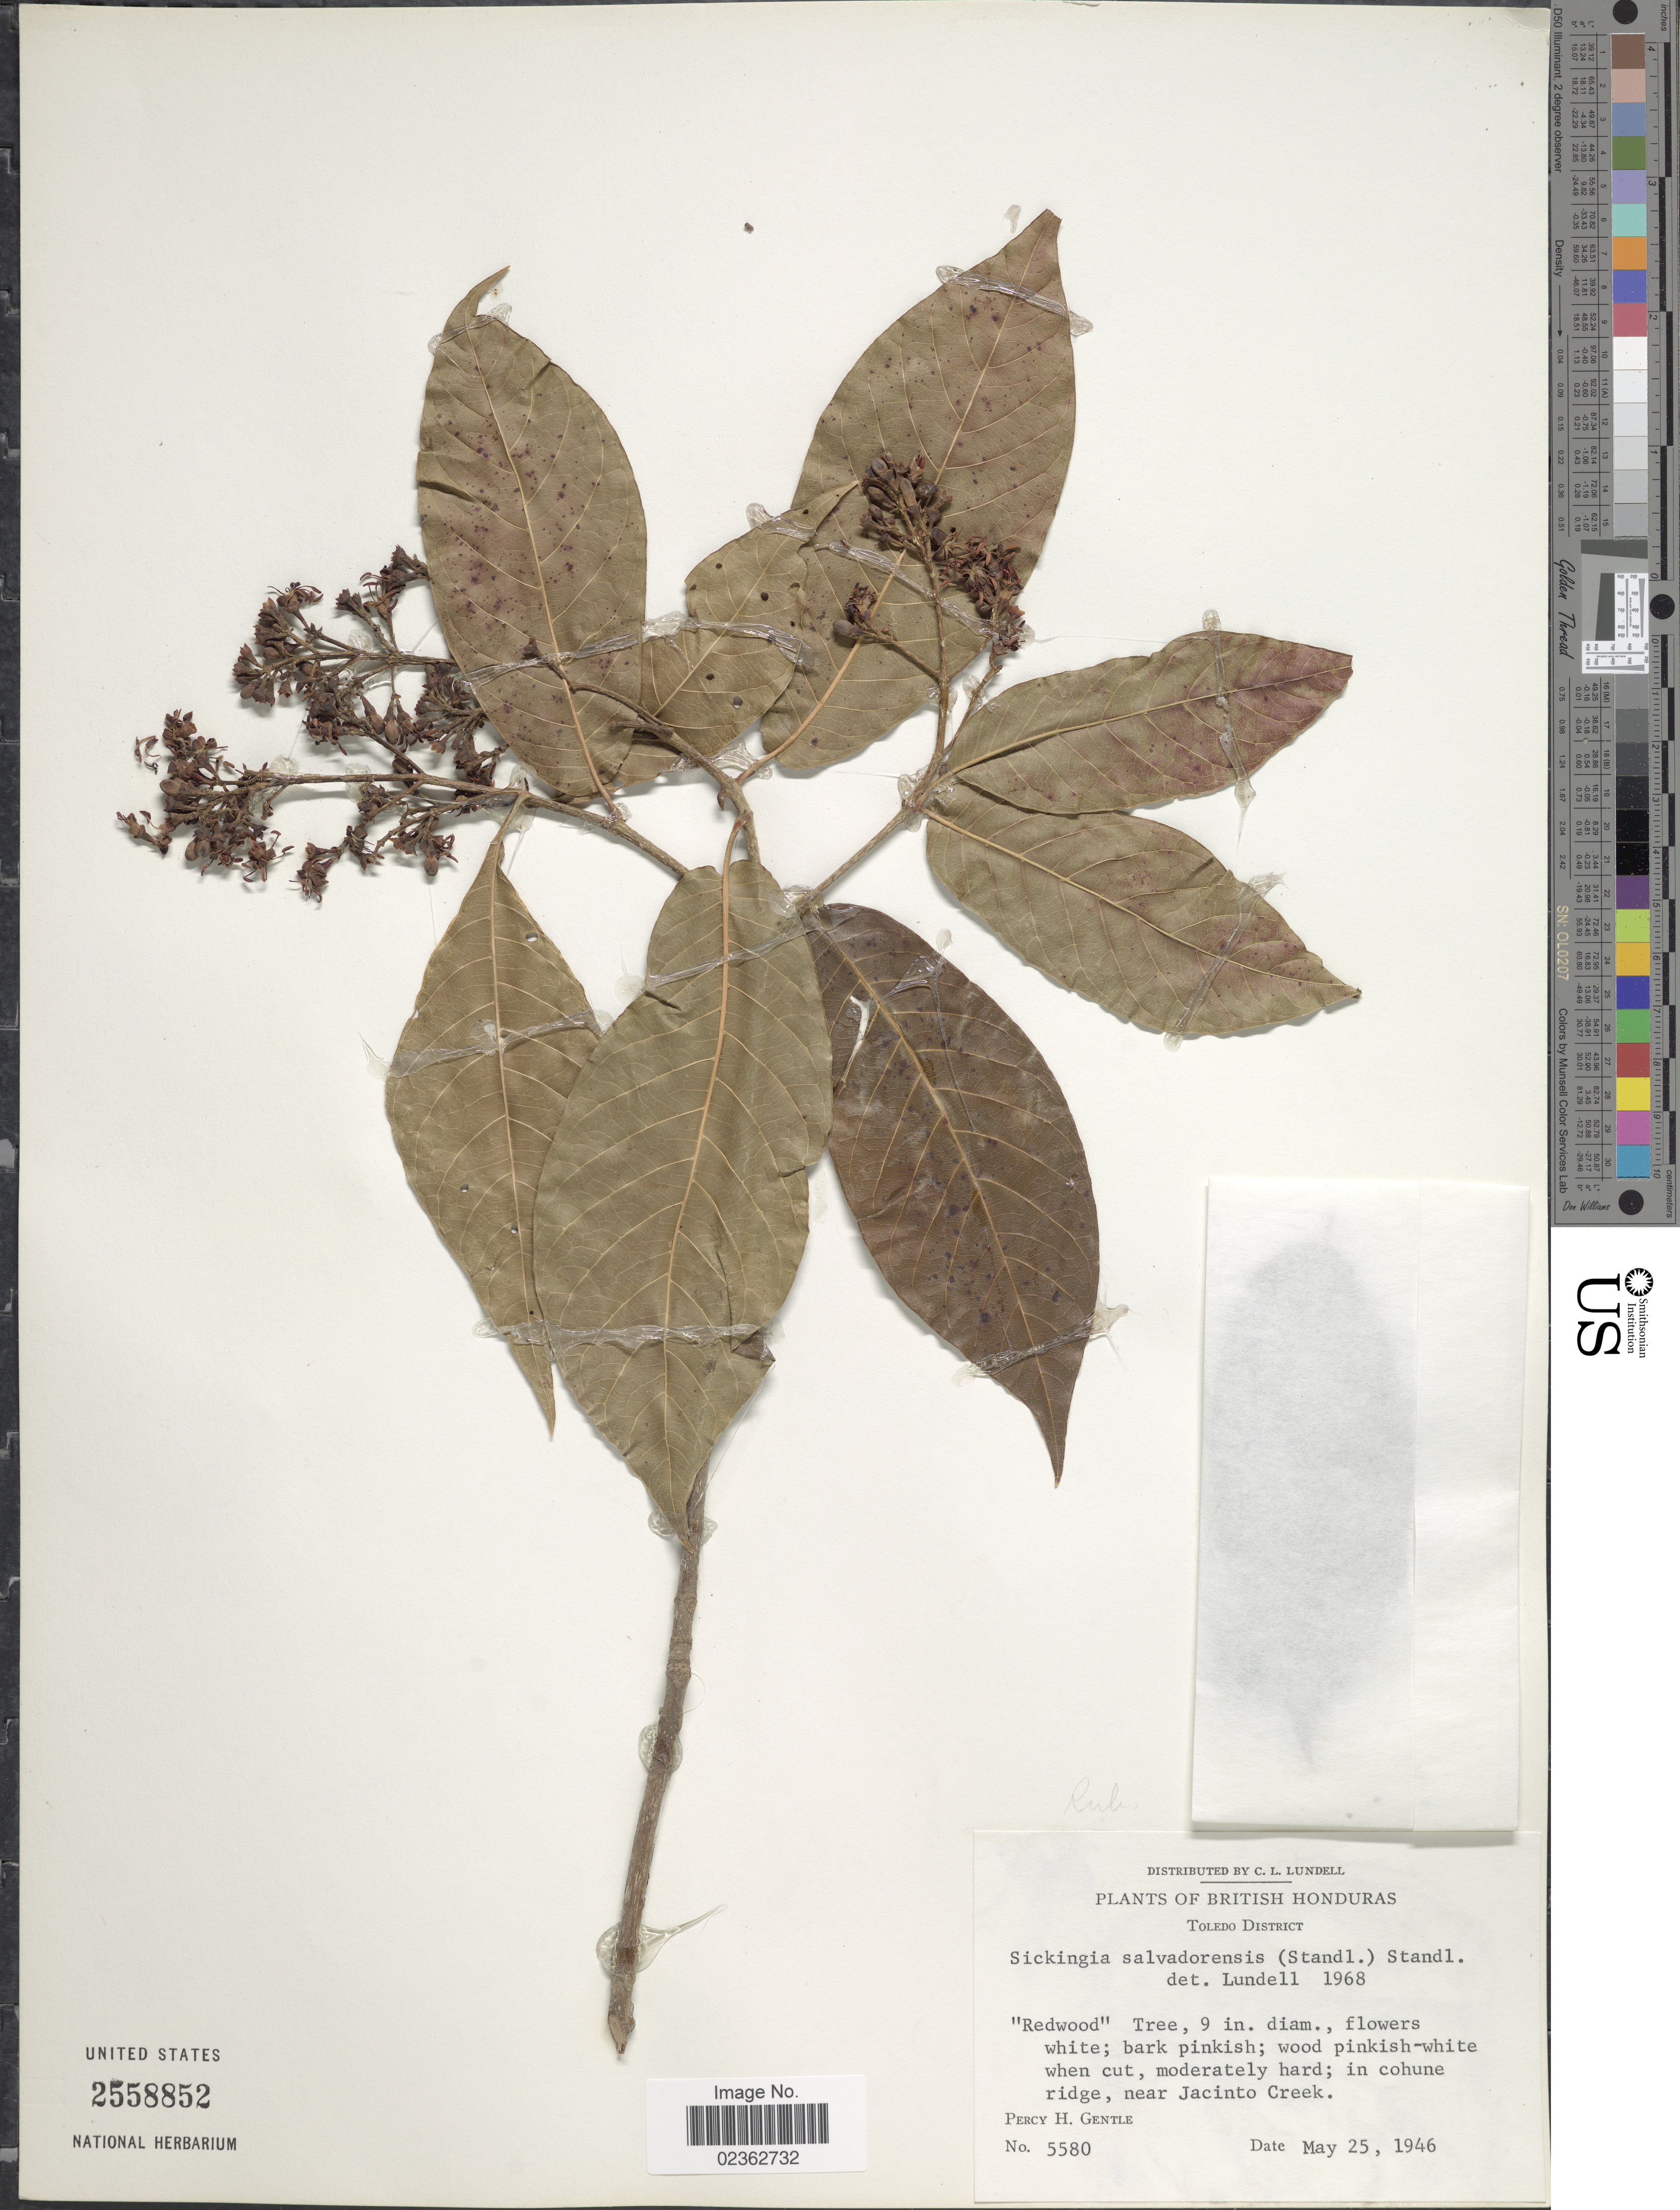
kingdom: Plantae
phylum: Tracheophyta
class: Magnoliopsida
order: Gentianales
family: Rubiaceae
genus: Simira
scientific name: Simira salvadorensis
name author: Standl.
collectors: P. H. Gentle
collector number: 5580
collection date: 1946-05-25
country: Belize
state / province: Toledo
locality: British Honduras, in cohune ridge, near Jacinto Creek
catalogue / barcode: US 2558852